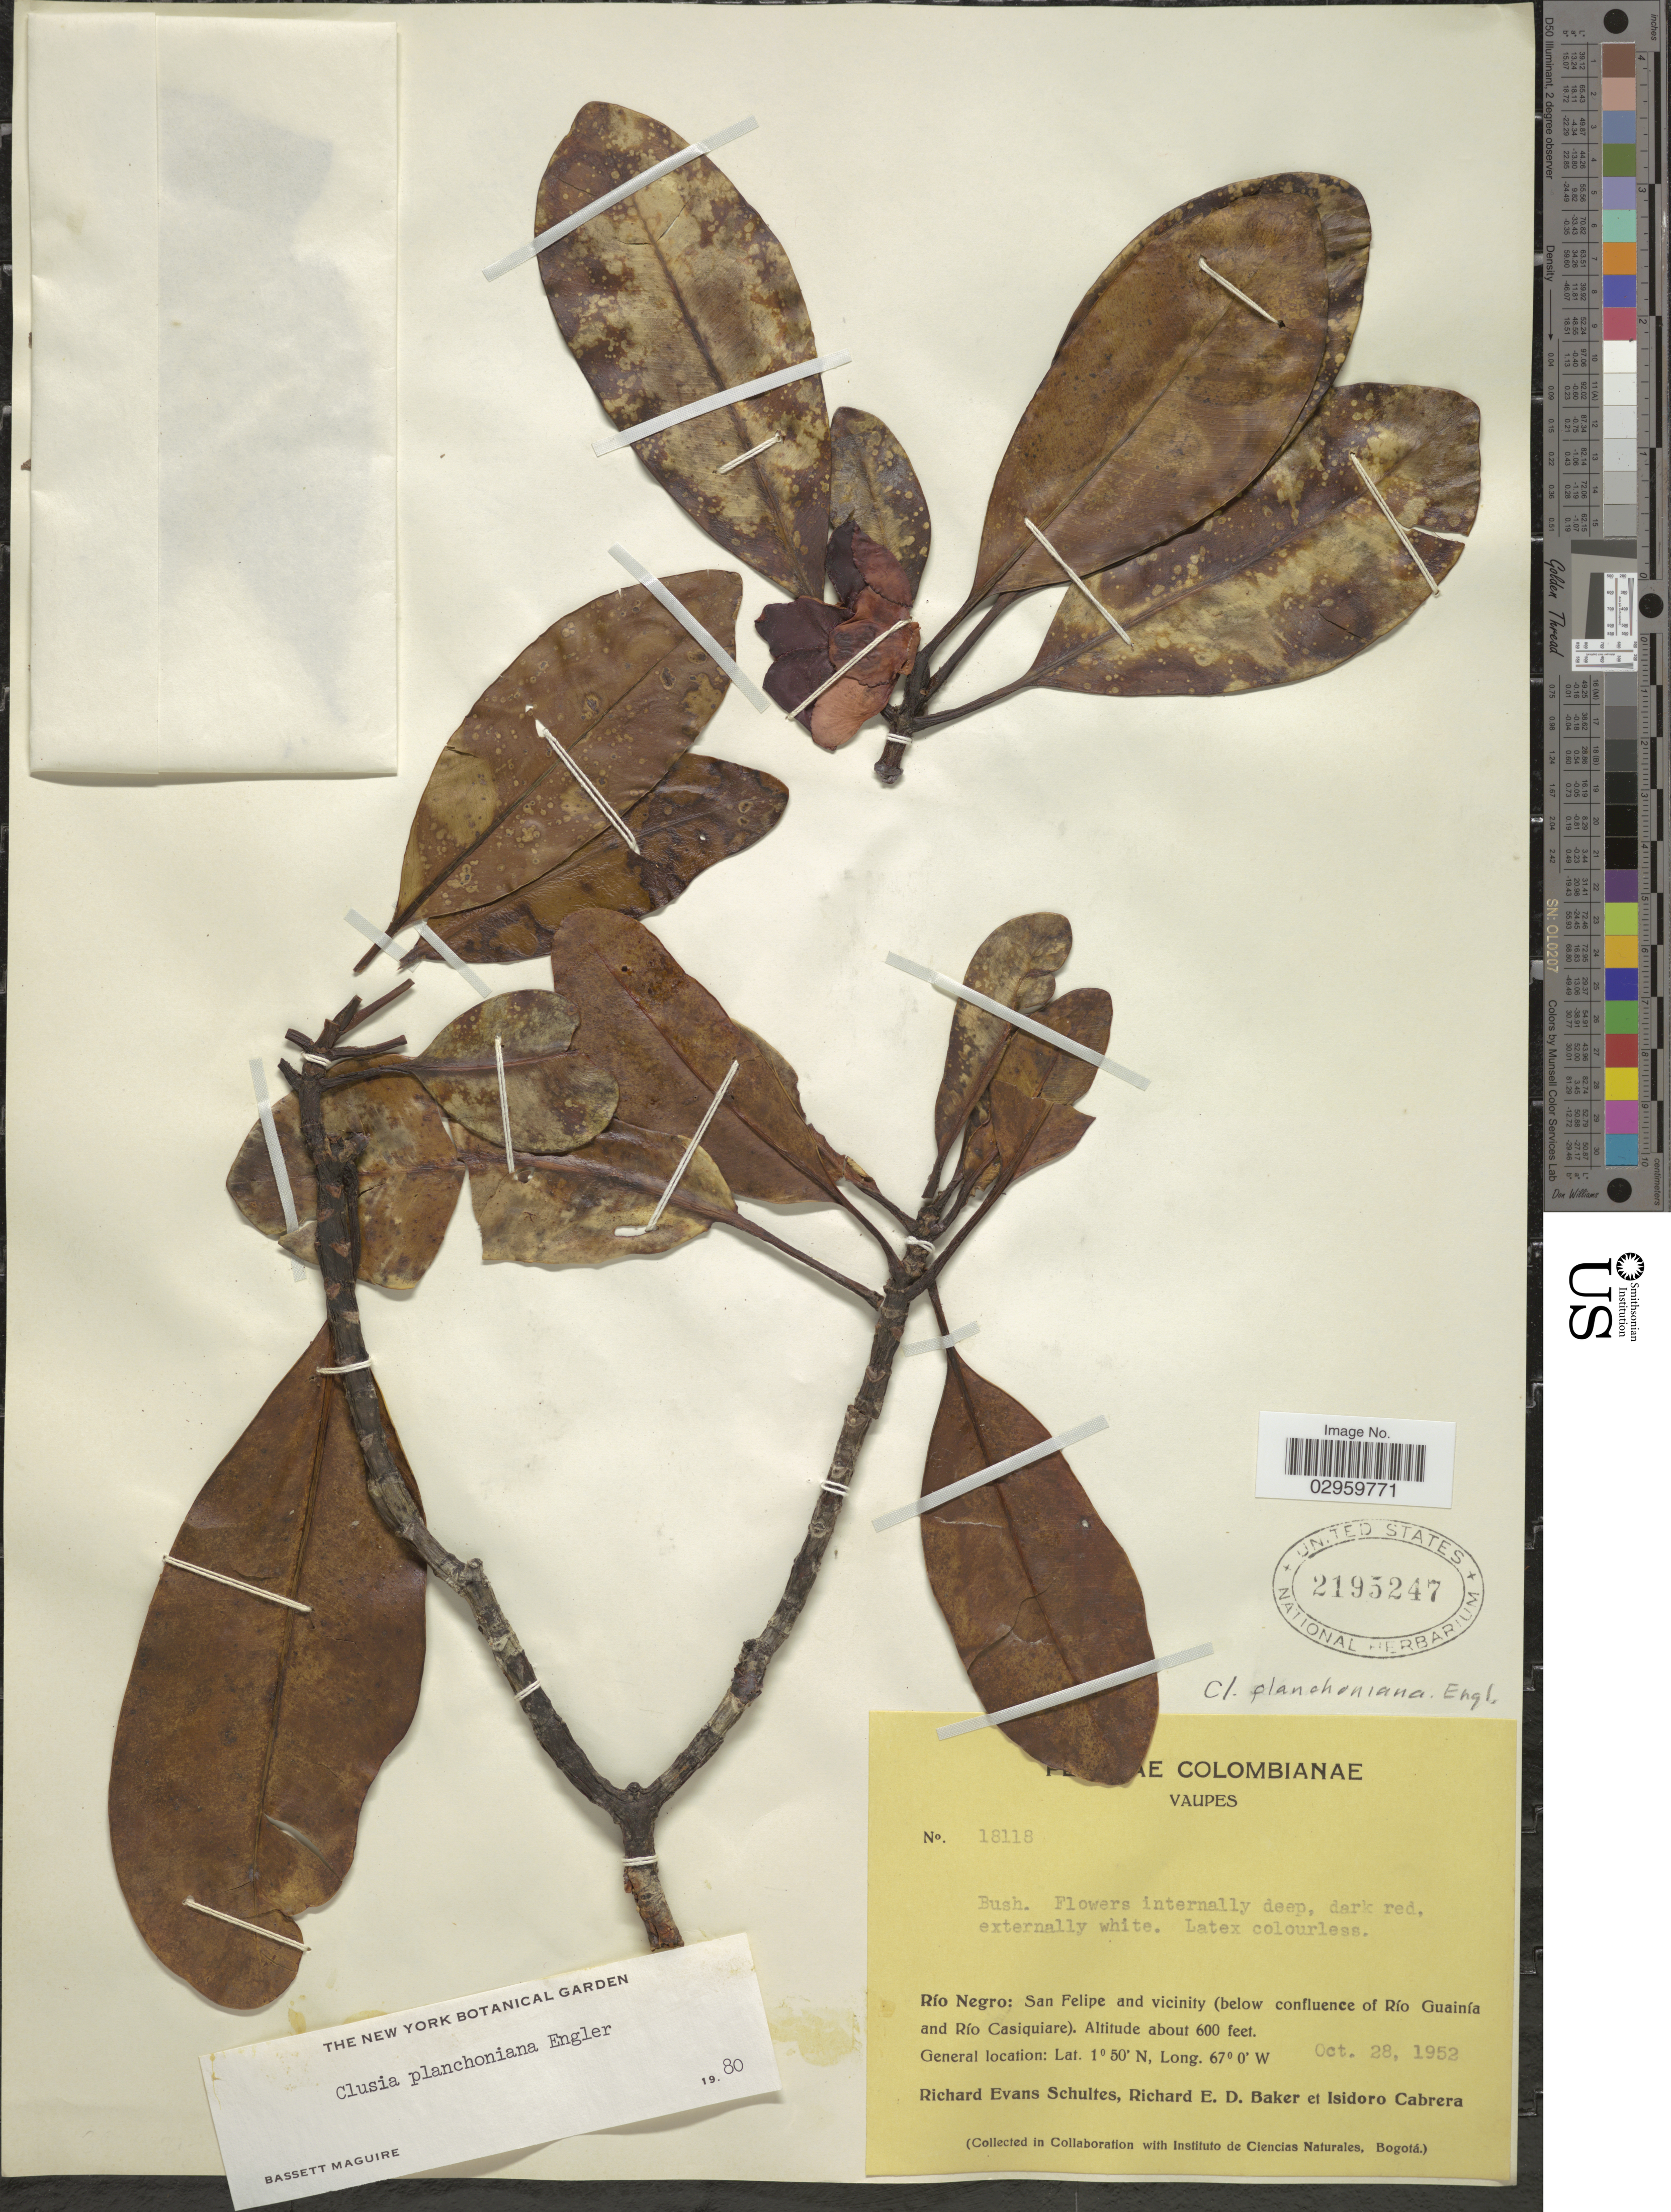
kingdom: Plantae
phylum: Tracheophyta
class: Magnoliopsida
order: Malpighiales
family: Clusiaceae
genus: Clusia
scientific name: Clusia planchoniana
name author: Engl.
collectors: R. E. Schultes, R. E. D. Baker & I. Cabrera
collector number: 18118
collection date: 1952-10-28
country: Colombia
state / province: Vaupés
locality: Río Negro: San Felipe and vicinity (below confluence of Río Guainía and Río Casiquiare).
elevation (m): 183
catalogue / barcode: US 2195247